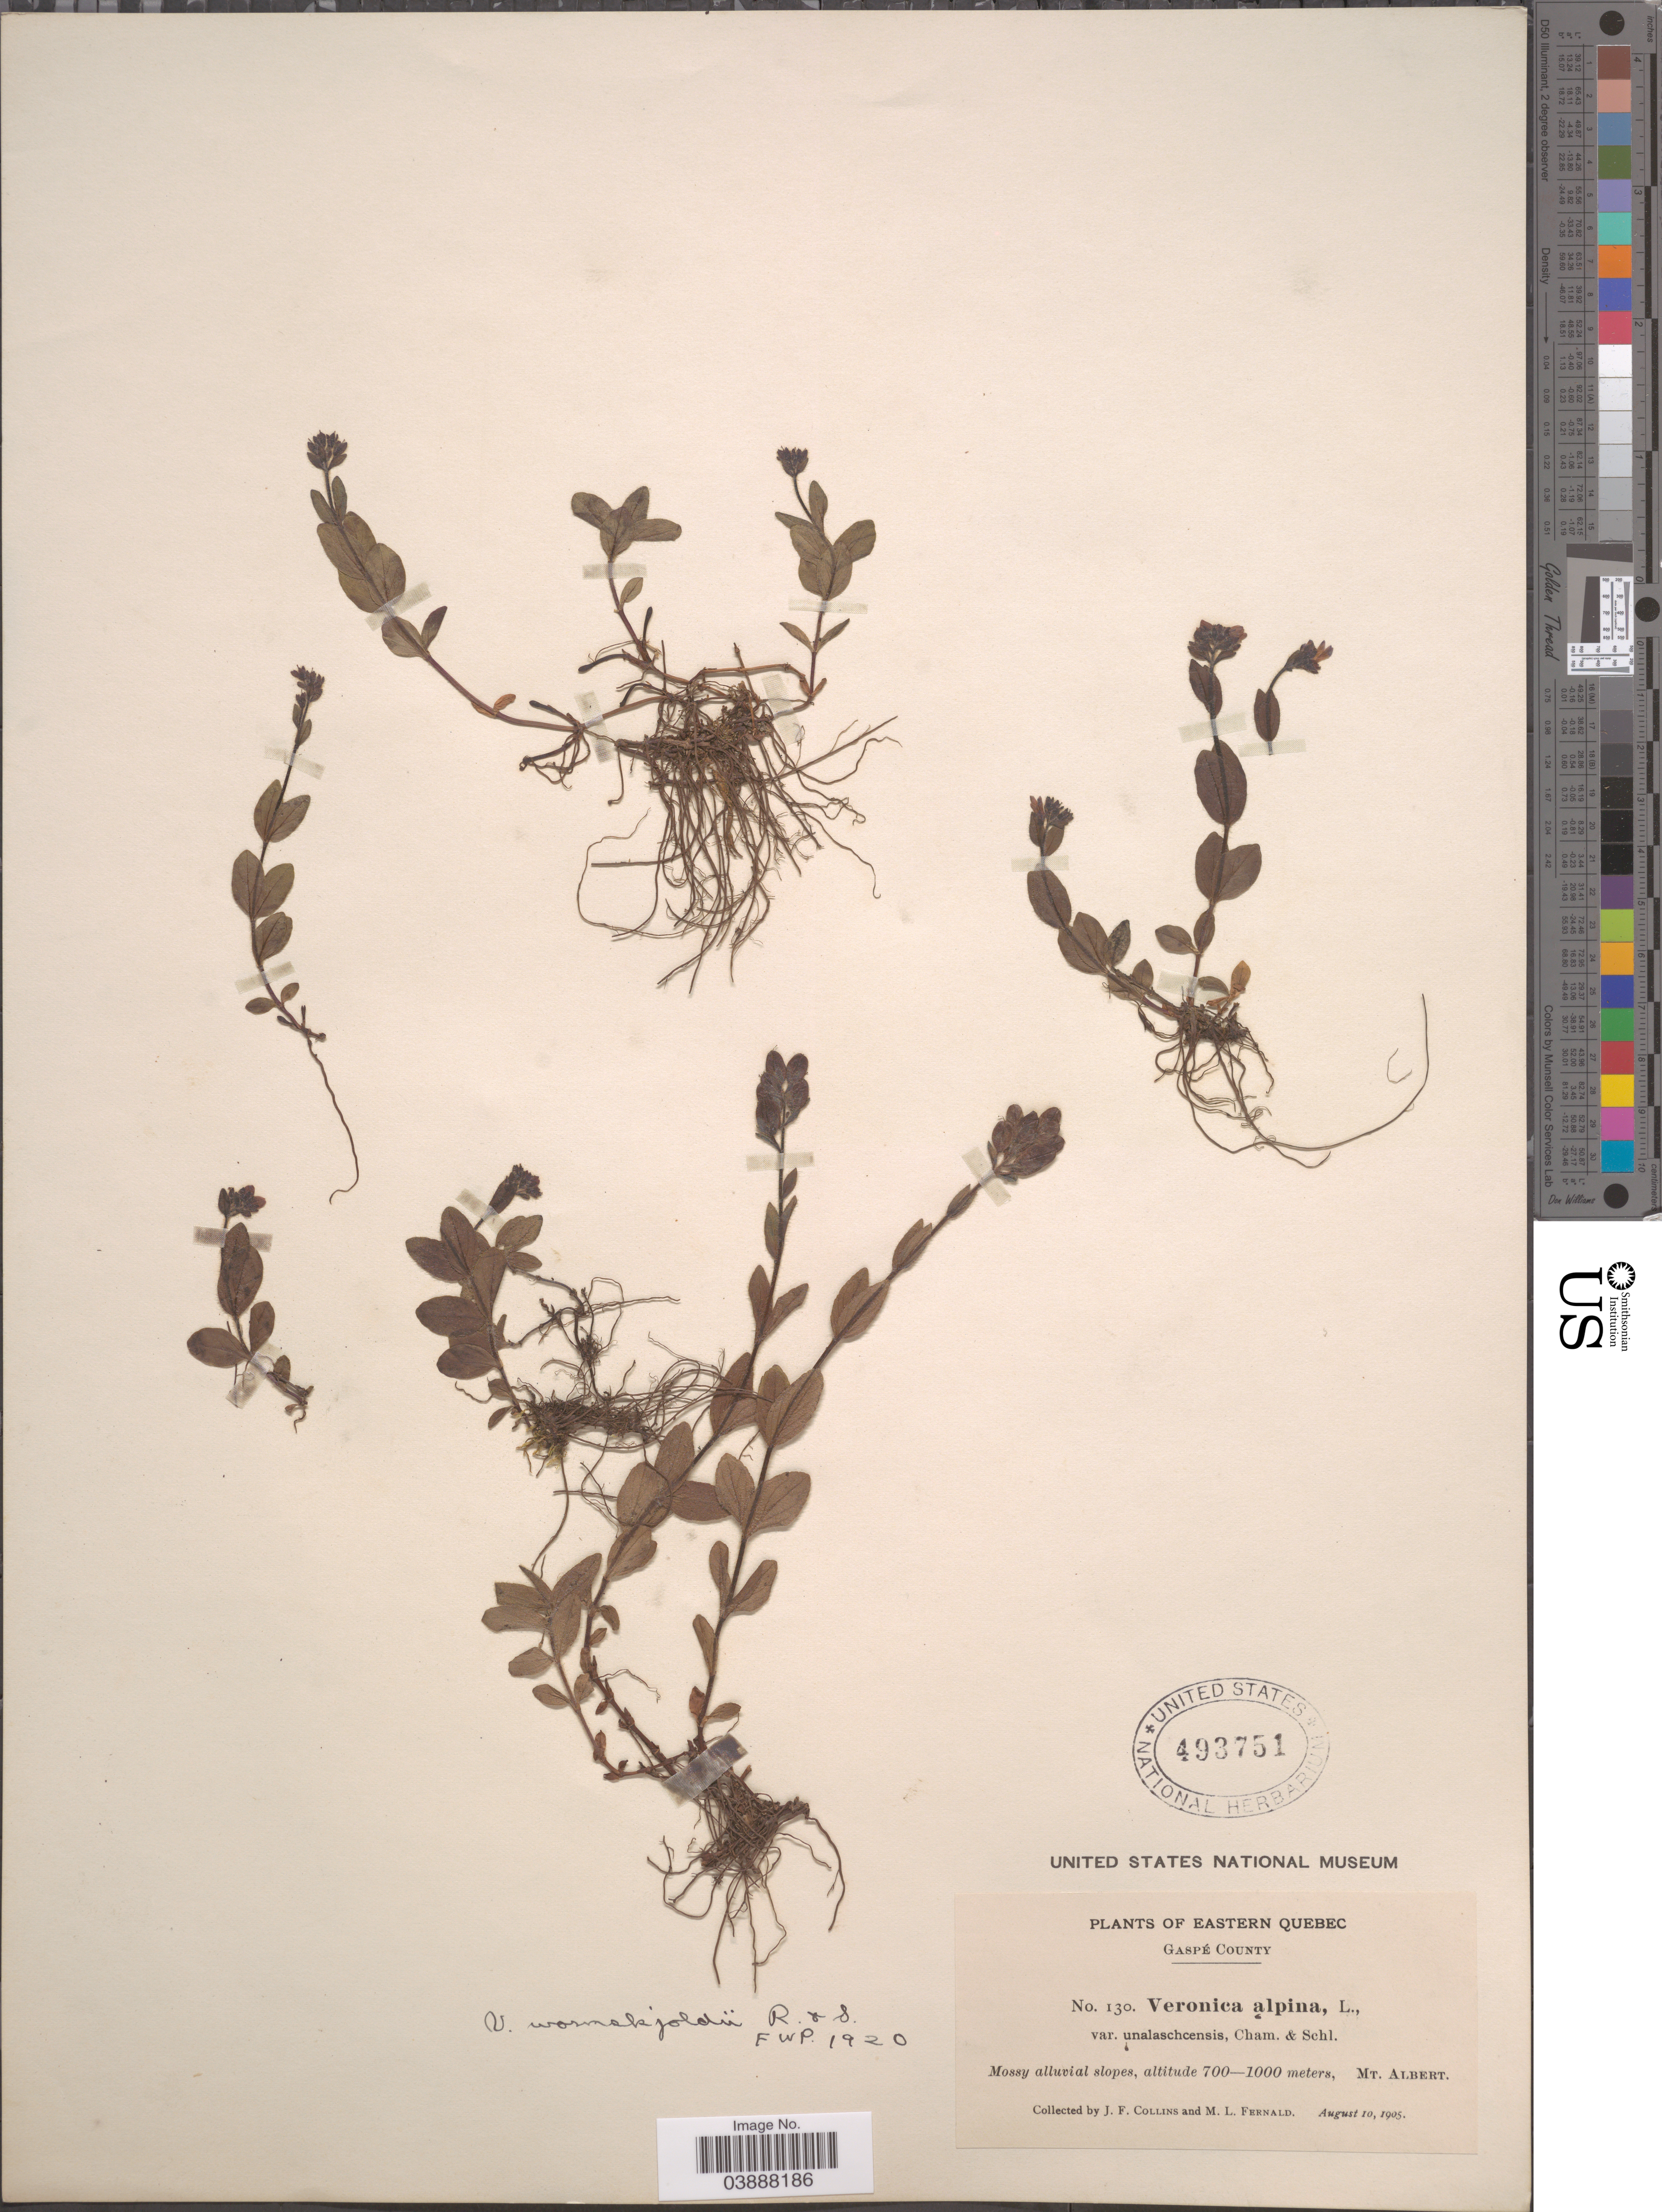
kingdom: Plantae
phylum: Tracheophyta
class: Magnoliopsida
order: Lamiales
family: Plantaginaceae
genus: Veronica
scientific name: Veronica wormskjoldii subsp. wormskjoldii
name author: Roem. & Schult.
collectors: J. Collins & M. L. Fernald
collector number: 130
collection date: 1905-08-10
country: Canada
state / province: Quebec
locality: Eastern Quebec. Gaspé County. Mt. Albert.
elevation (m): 700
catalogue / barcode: US 493751